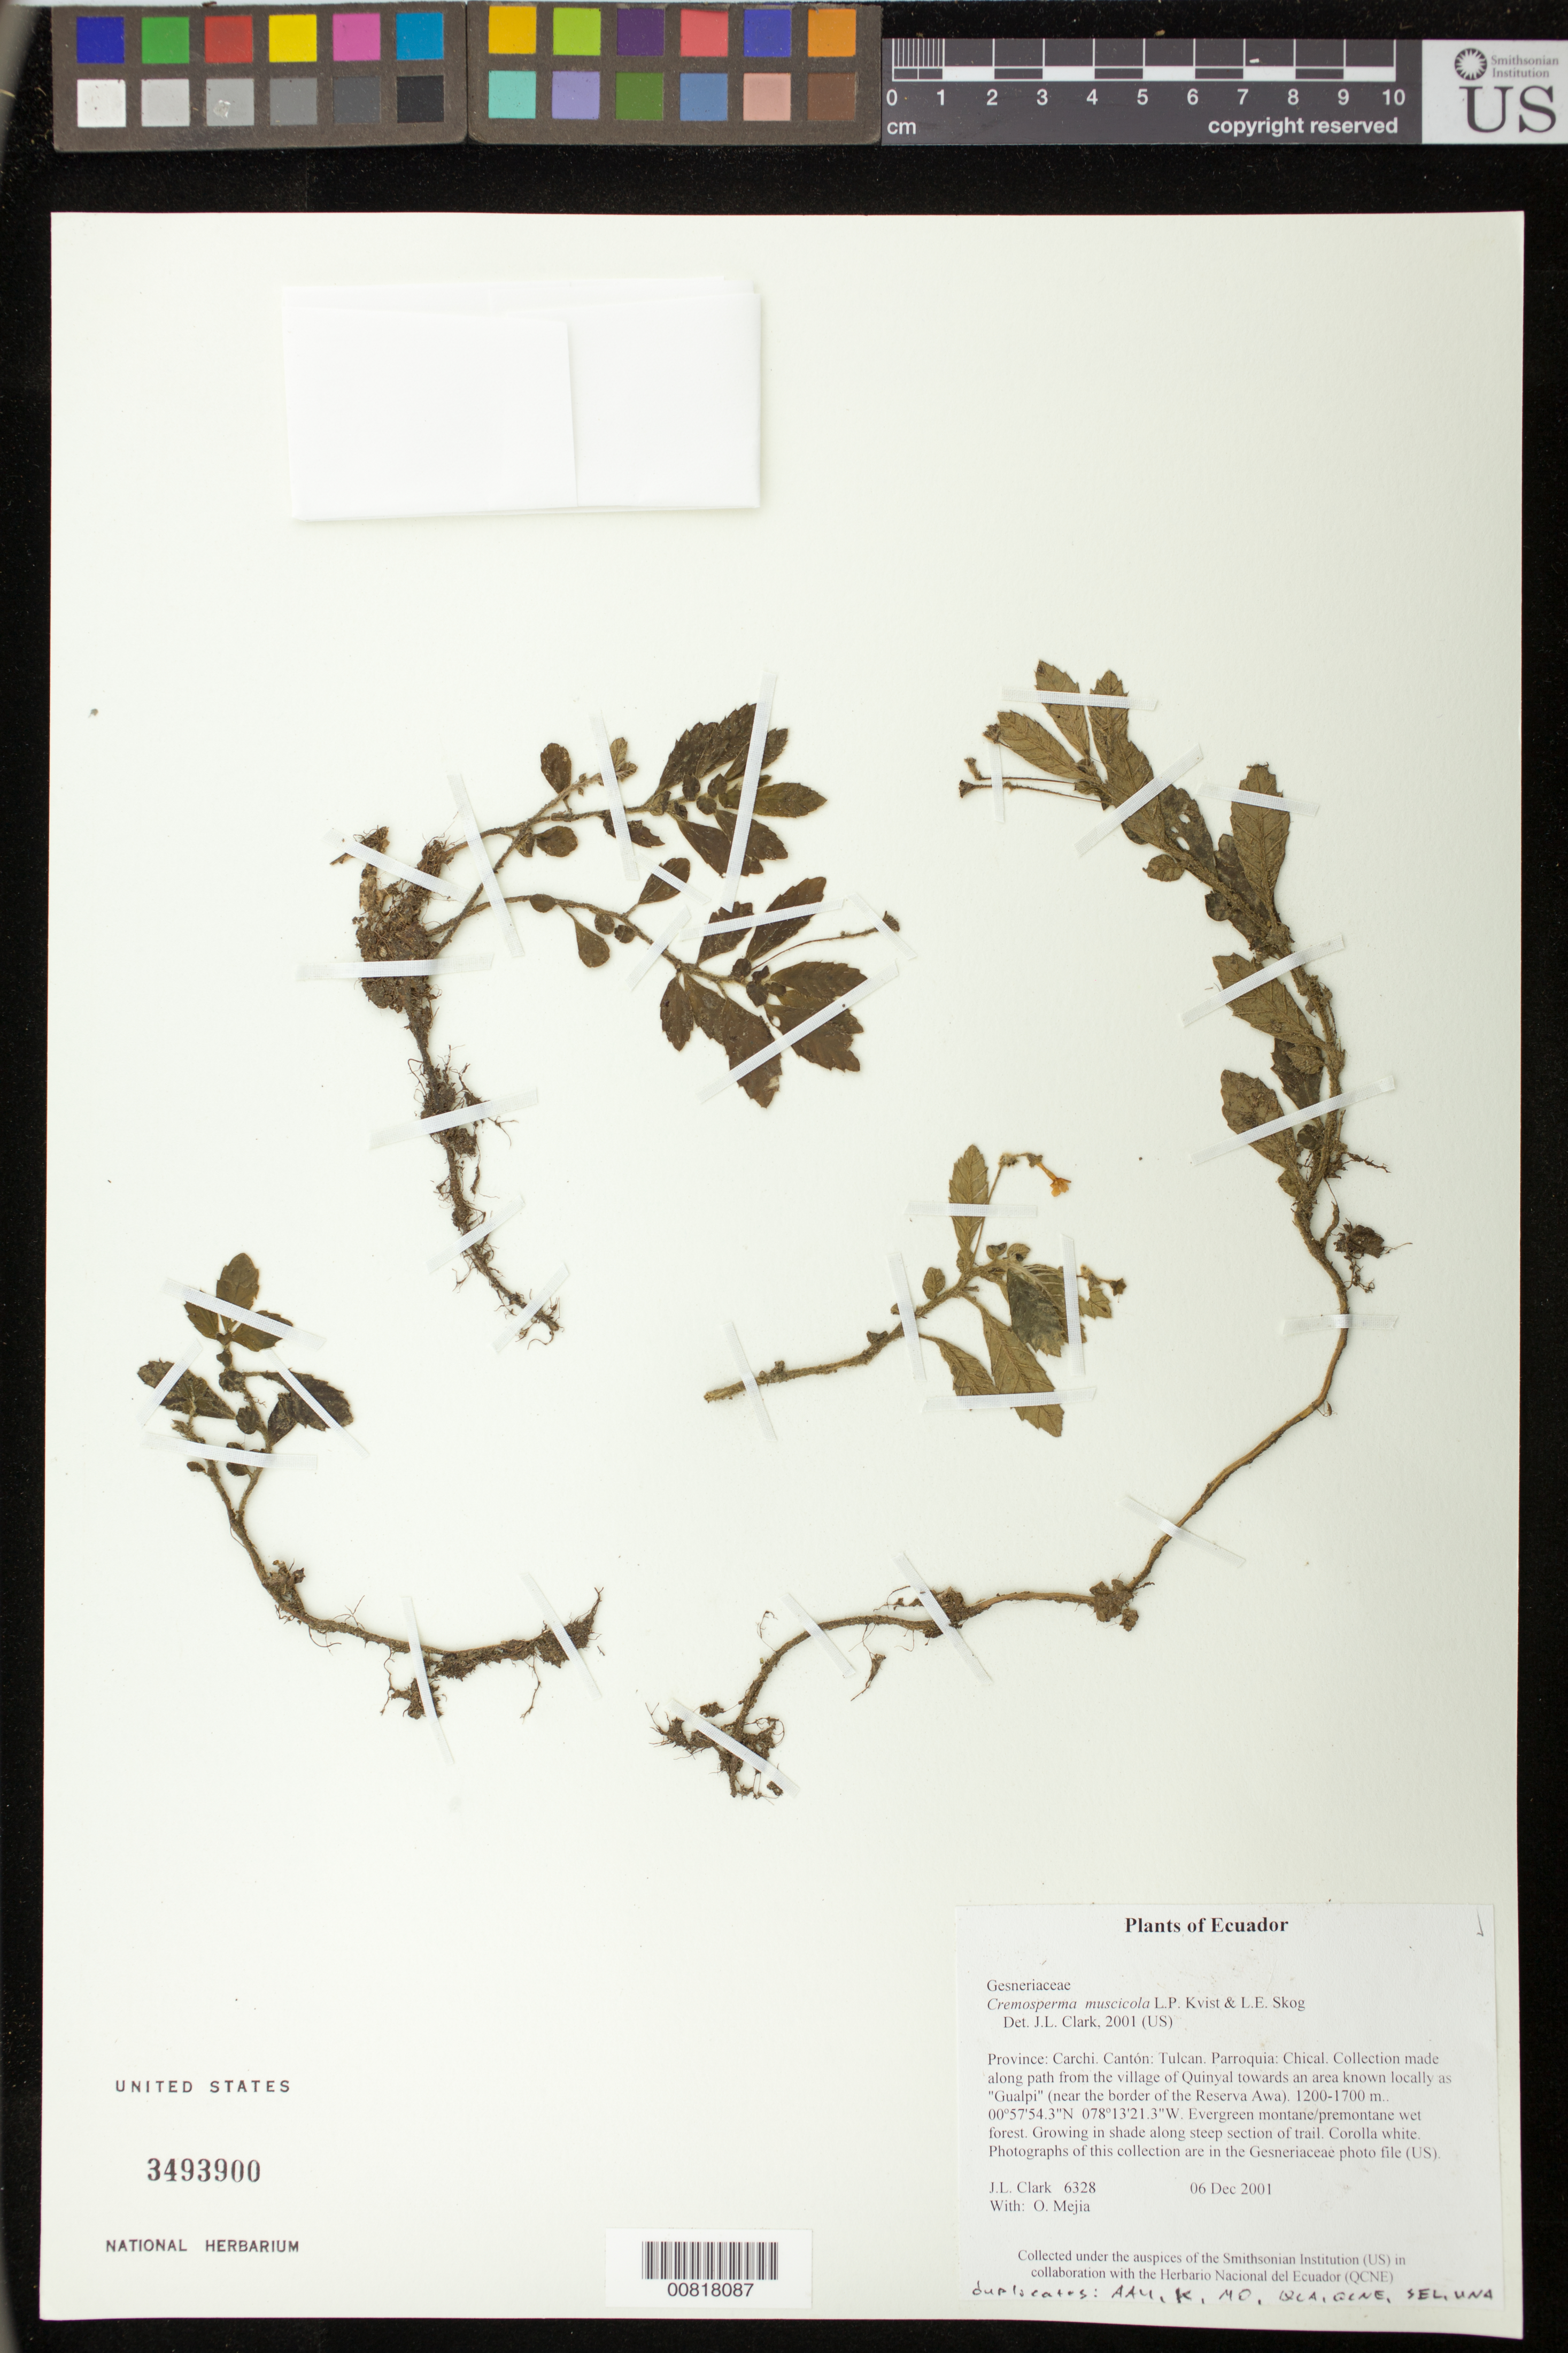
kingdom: Plantae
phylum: Tracheophyta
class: Magnoliopsida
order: Lamiales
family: Gesneriaceae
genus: Cremosperma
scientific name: Cremosperma muscicola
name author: L.P. Kvist & L.E. Skog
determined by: Clark, J. L., (SEL), The Marie Selby Botanical Garden (UNITED STATES)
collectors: J. L. Clark & O. Mejia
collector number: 6328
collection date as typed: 06 Dec 2001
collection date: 2001-12-06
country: Ecuador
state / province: Carchi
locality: Tulcan. Parroquia: Chical. Collection made along path from the village of Quinyal towards an area known locally as "Gualpi" (near the border of the Reserva Awa).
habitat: Evergreen montane/premontane wet forest.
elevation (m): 1200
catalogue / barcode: US 3493900